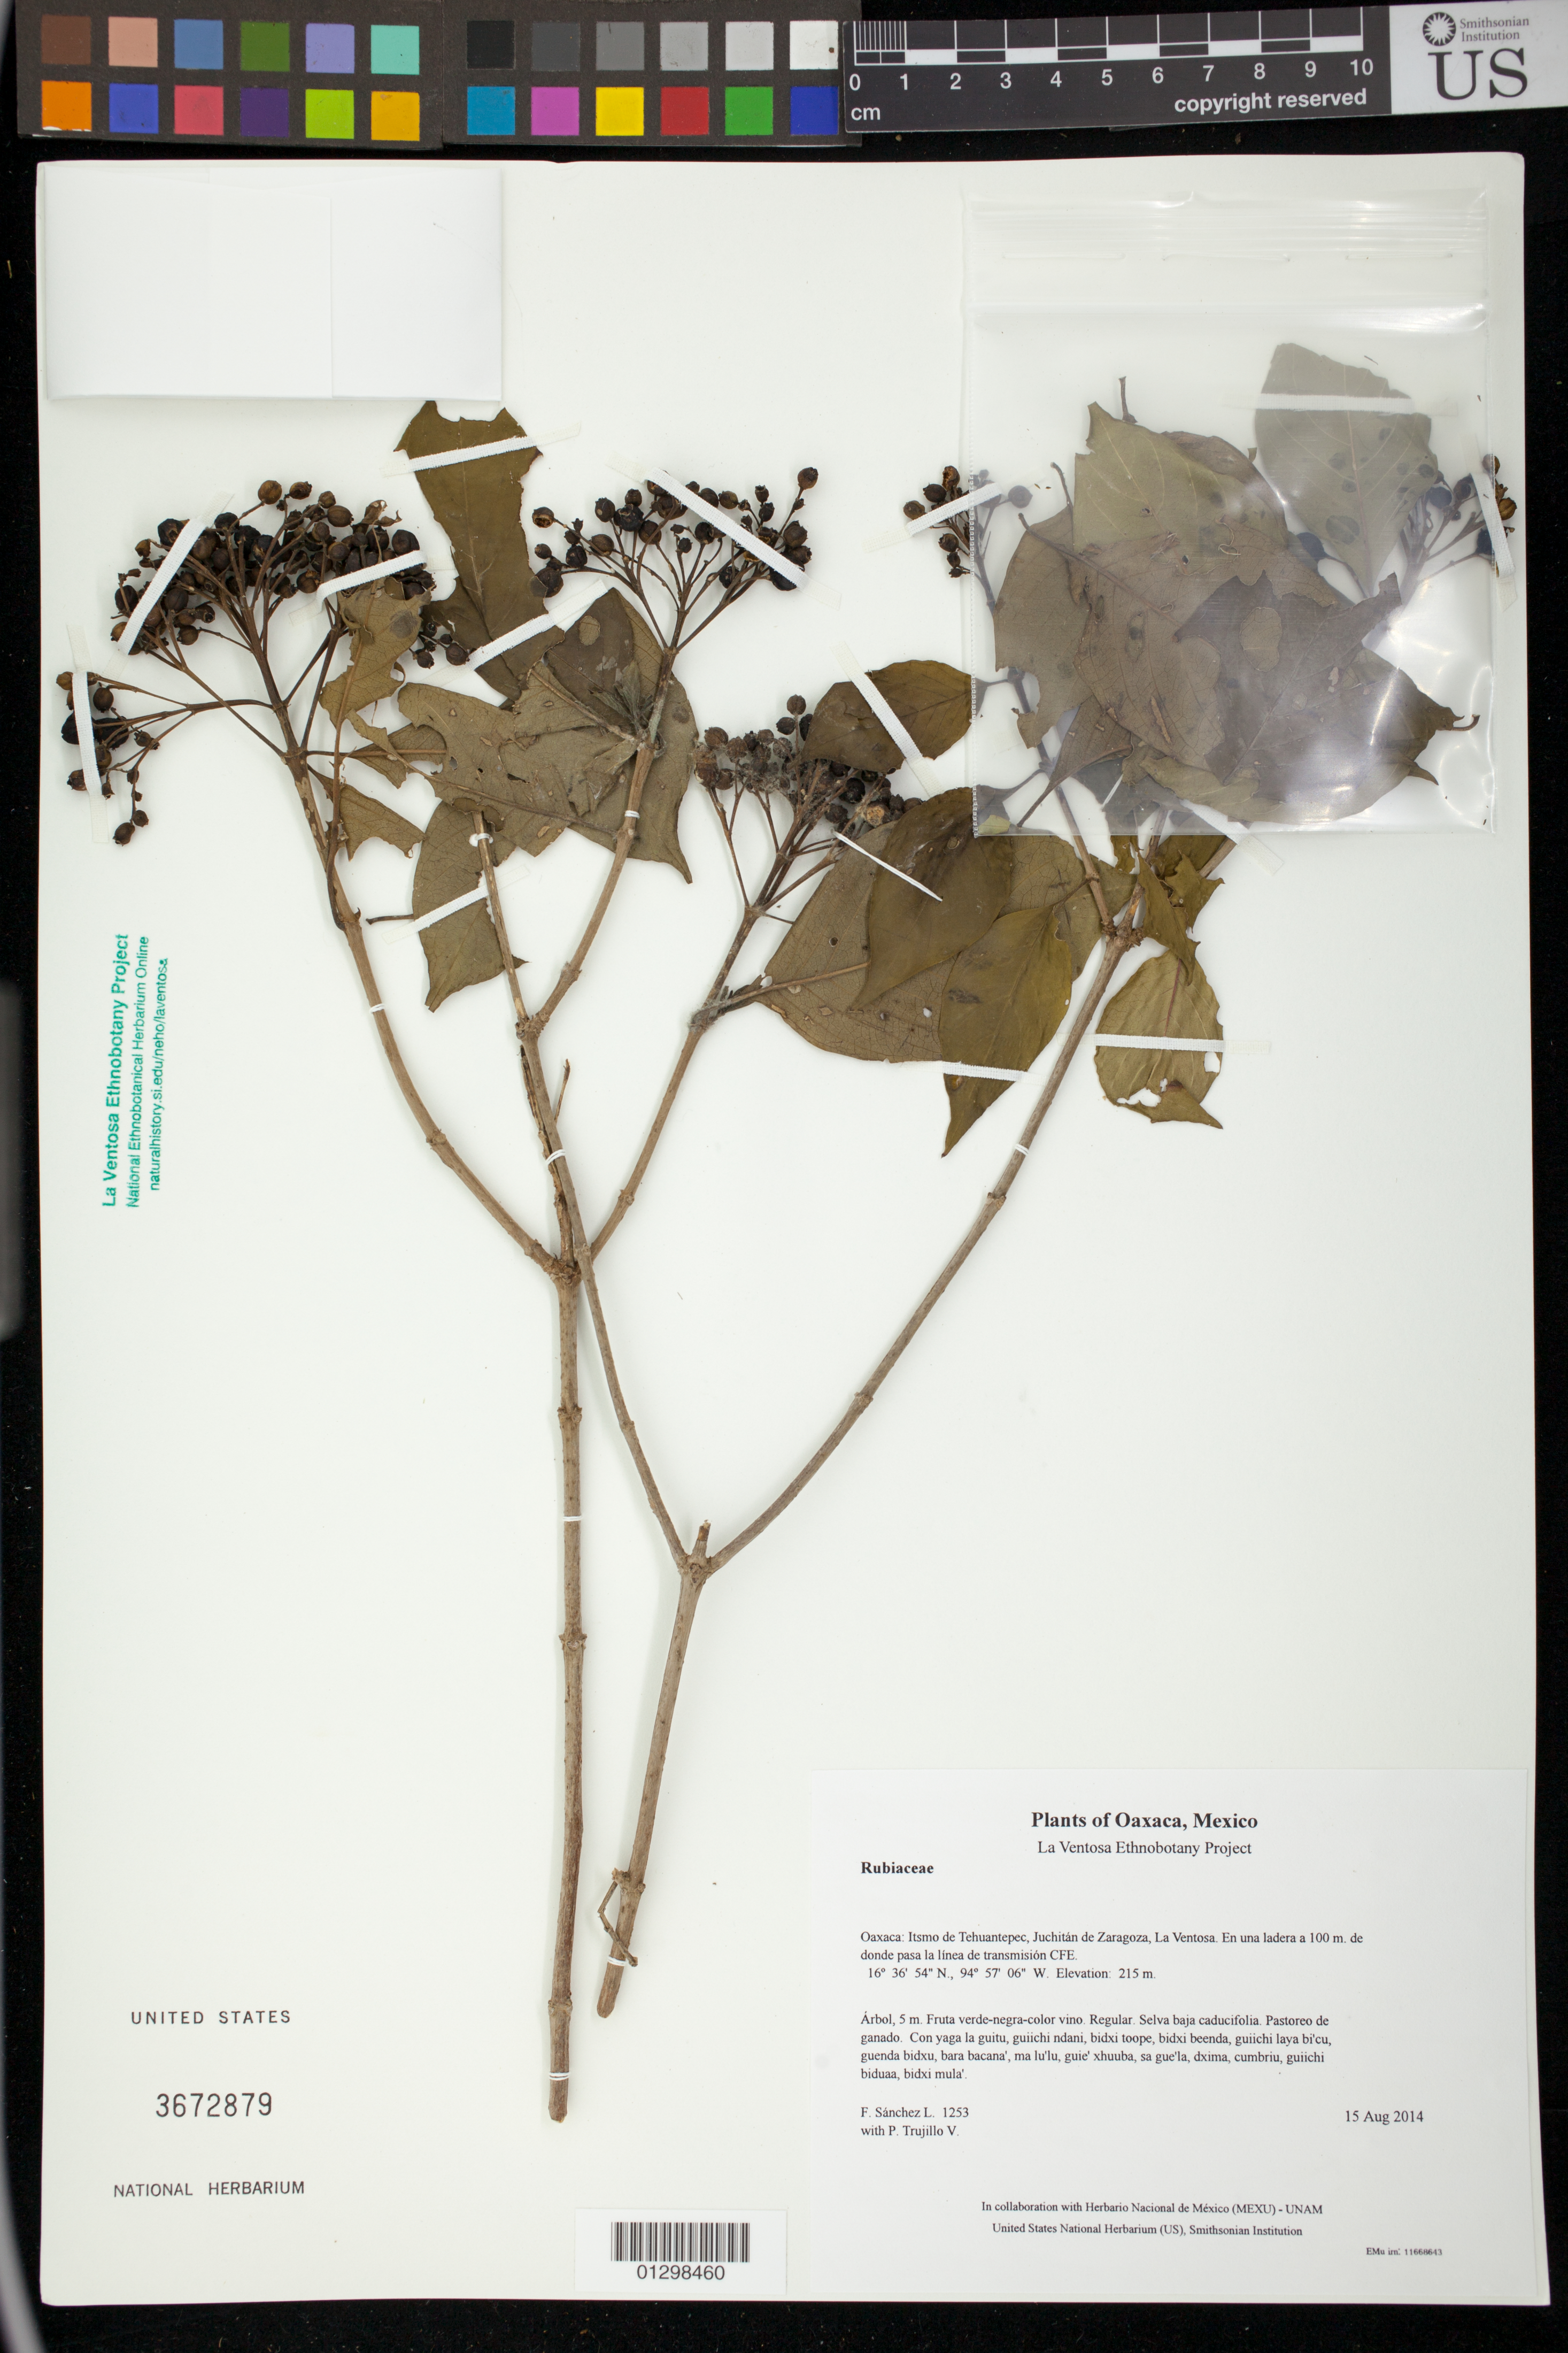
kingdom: Plantae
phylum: Tracheophyta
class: Magnoliopsida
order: Gentianales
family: Rubiaceae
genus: Hamelia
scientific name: Hamelia versicolor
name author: A. Gray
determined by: Velasco G., Kenia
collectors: F. Sánchez L. & P. Trujillo V.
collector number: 1253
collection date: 2014-08-15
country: Mexico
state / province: Oaxaca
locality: Itsmo de Tehuantepec, Juchitán de Zaragoza, La Ventosa. En una ladera a 100 m. de donde pasa la línea de transmisión CFE.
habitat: Selva baja caducifolia. Pastoreo de ganado.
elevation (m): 215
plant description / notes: JEBOT, MEXU, SERO, US; Yaga. 5 m. Cuaananaxhi naga'-nayaase-naxiña' nacahui. Nuu.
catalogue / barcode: US 3672879